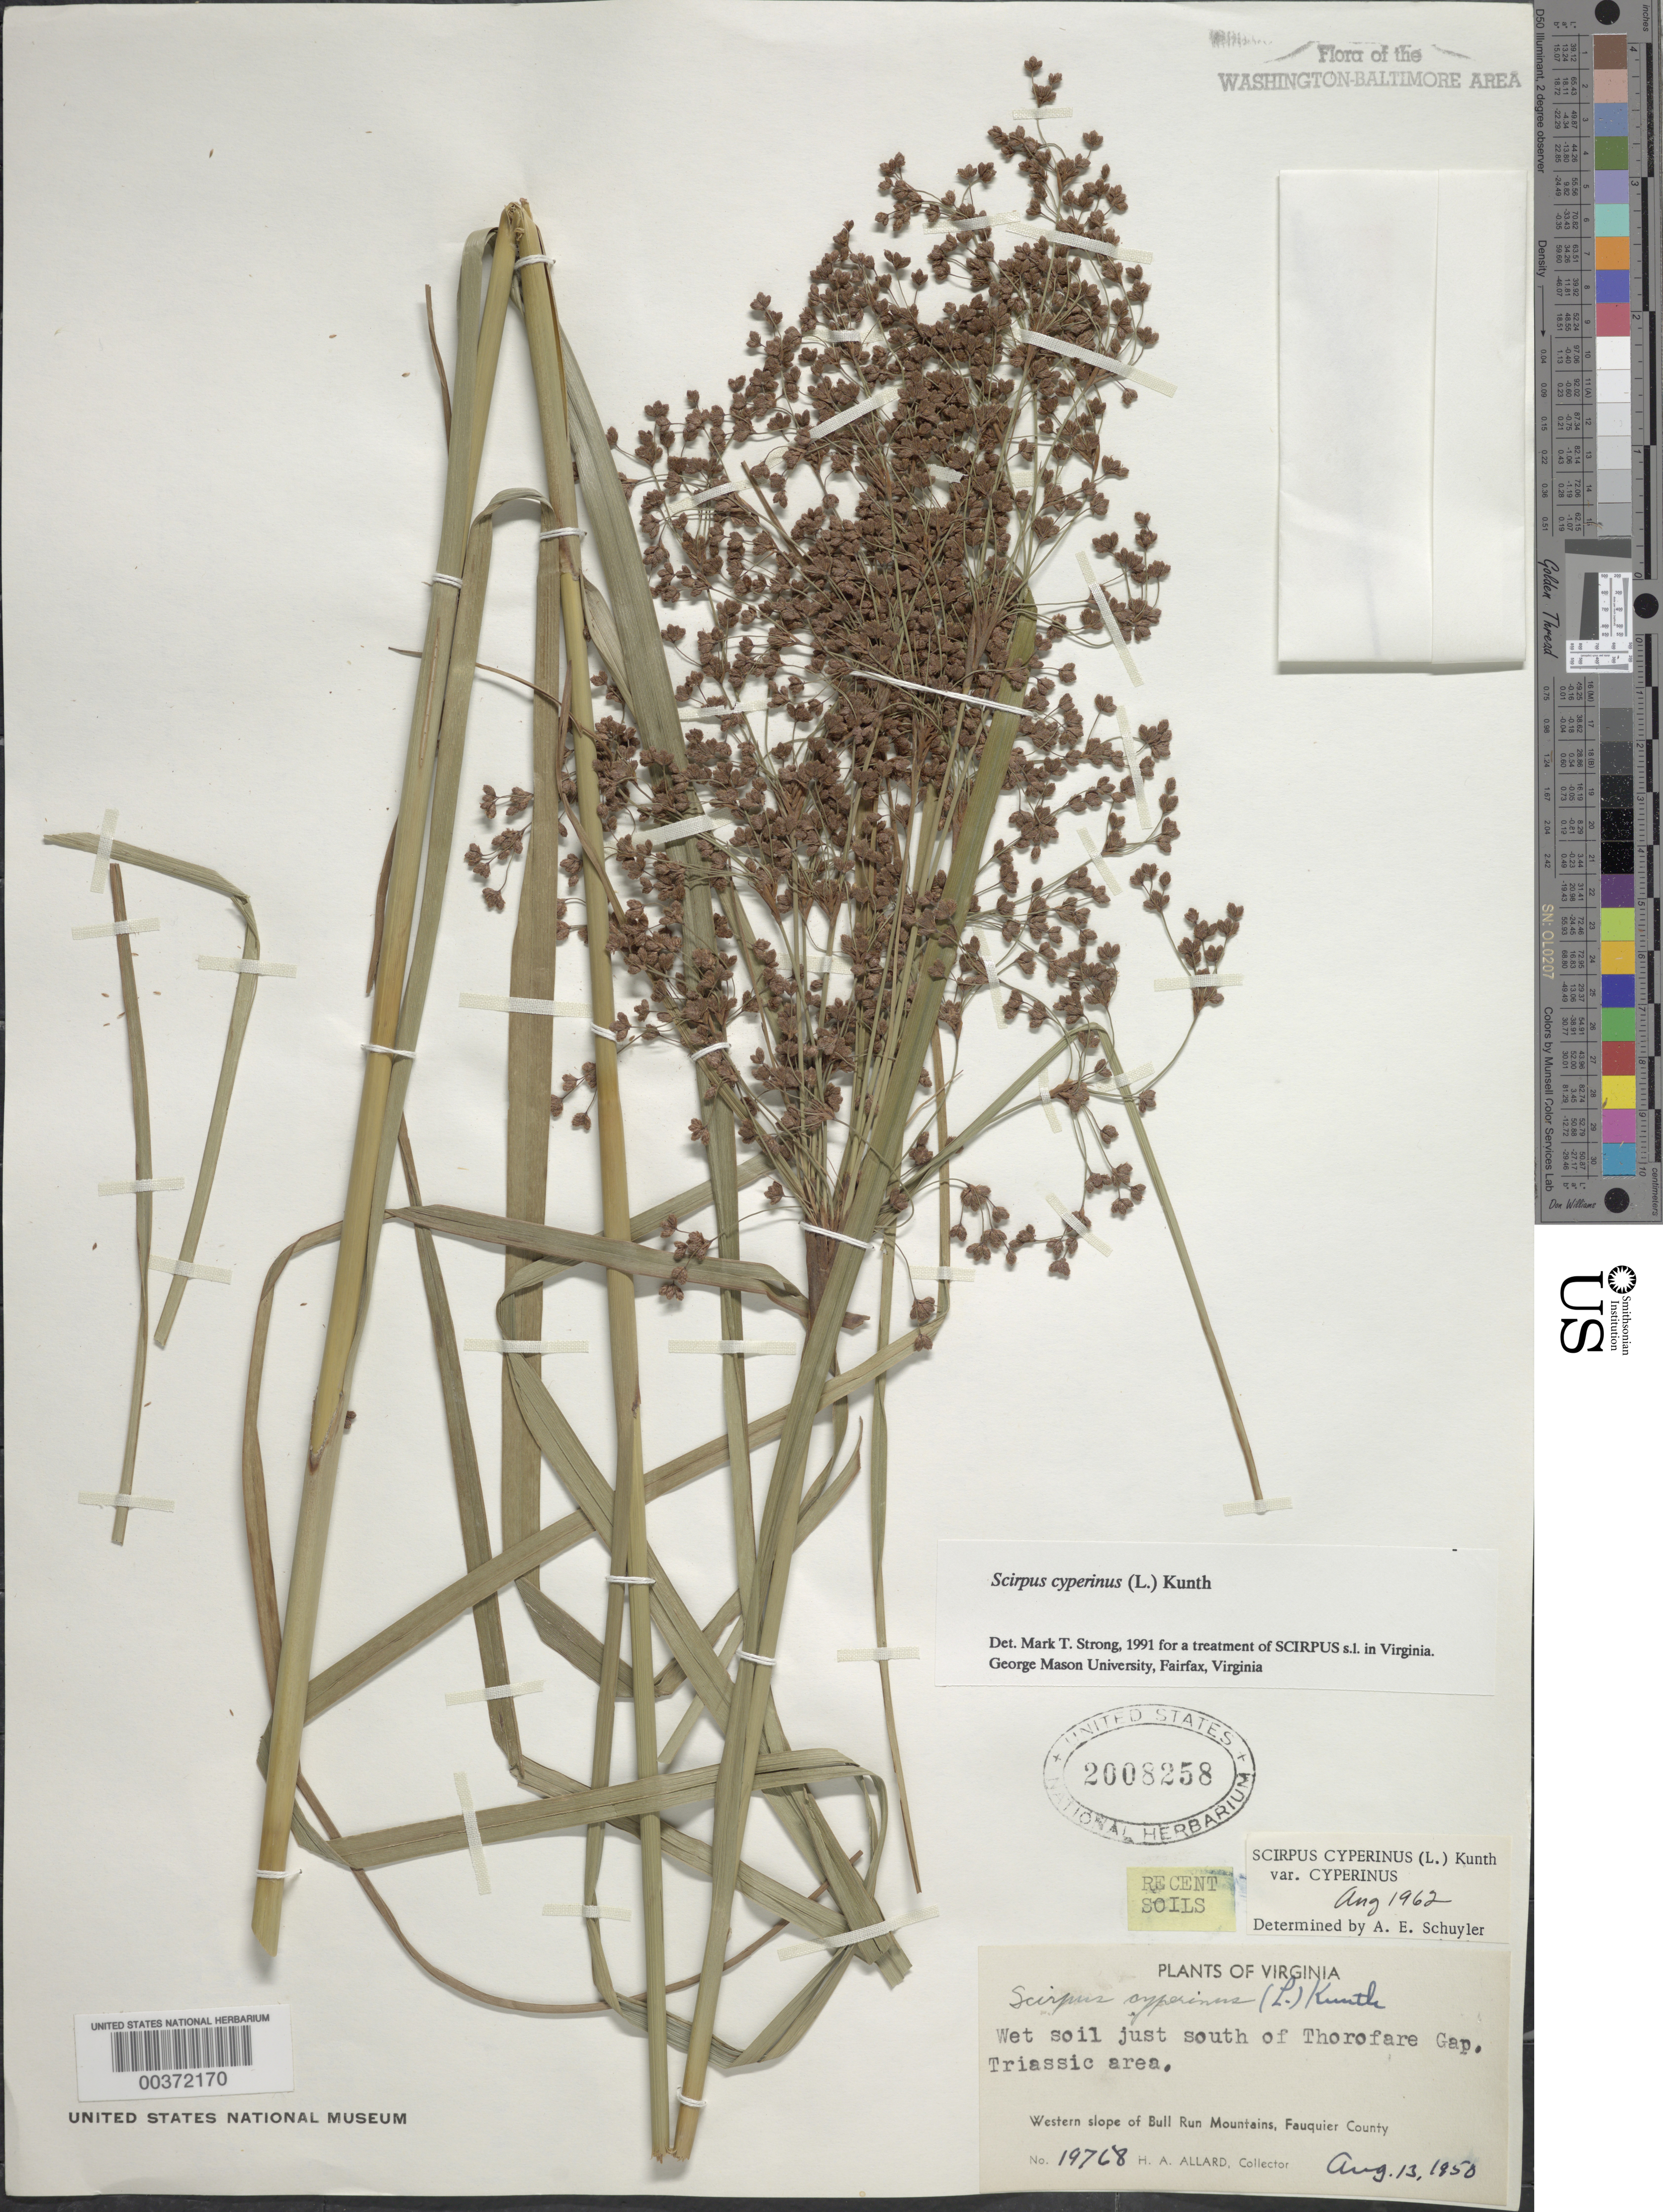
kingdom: Plantae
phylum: Tracheophyta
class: Liliopsida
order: Poales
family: Cyperaceae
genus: Scirpus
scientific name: Scirpus cyperinus (L.) Kunth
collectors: H. A. Allard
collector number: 19768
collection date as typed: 13 Aug 1950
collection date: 1950-08-13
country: United States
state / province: Virginia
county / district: Fauquier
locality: South of Thorofare Gap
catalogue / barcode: US 2008258